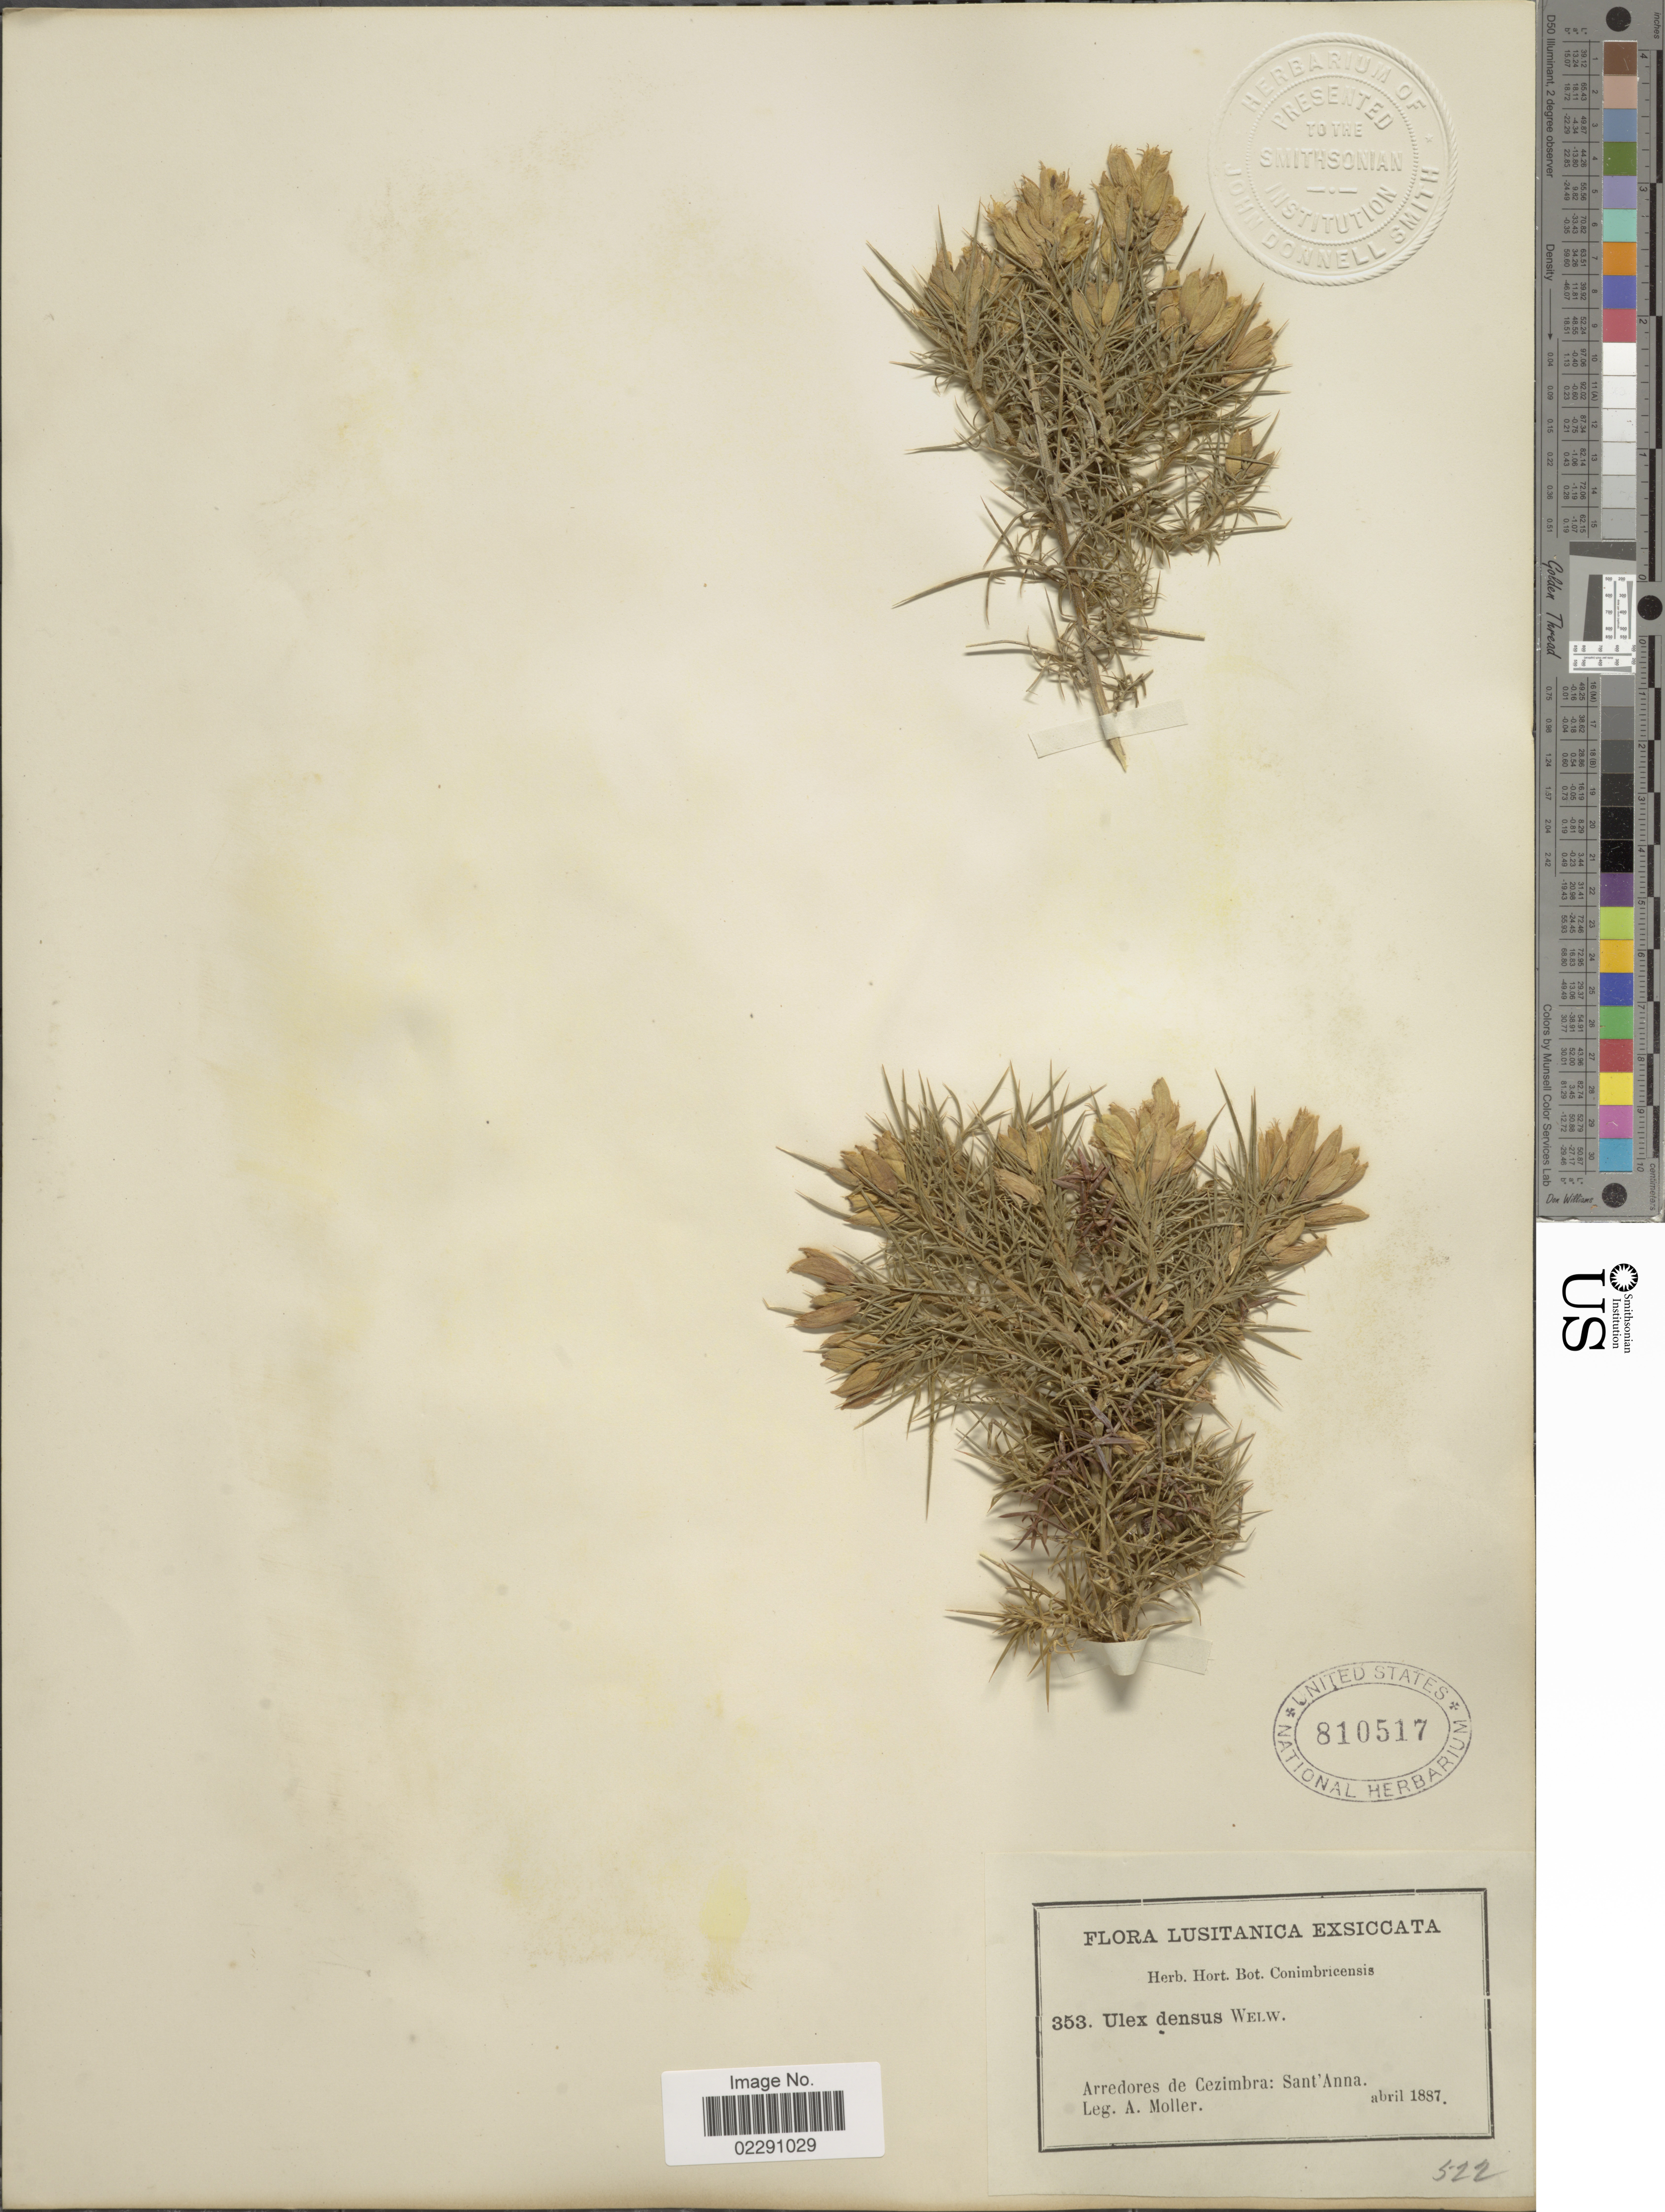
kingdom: Plantae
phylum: Tracheophyta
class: Magnoliopsida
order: Fabales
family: Fabaceae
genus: Ulex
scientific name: Ulex densus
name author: Webb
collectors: A. Moller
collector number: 353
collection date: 1887-04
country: Portugal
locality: Lusitanica, arredores de Cezimbra, Sant'Anna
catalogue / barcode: US 810517